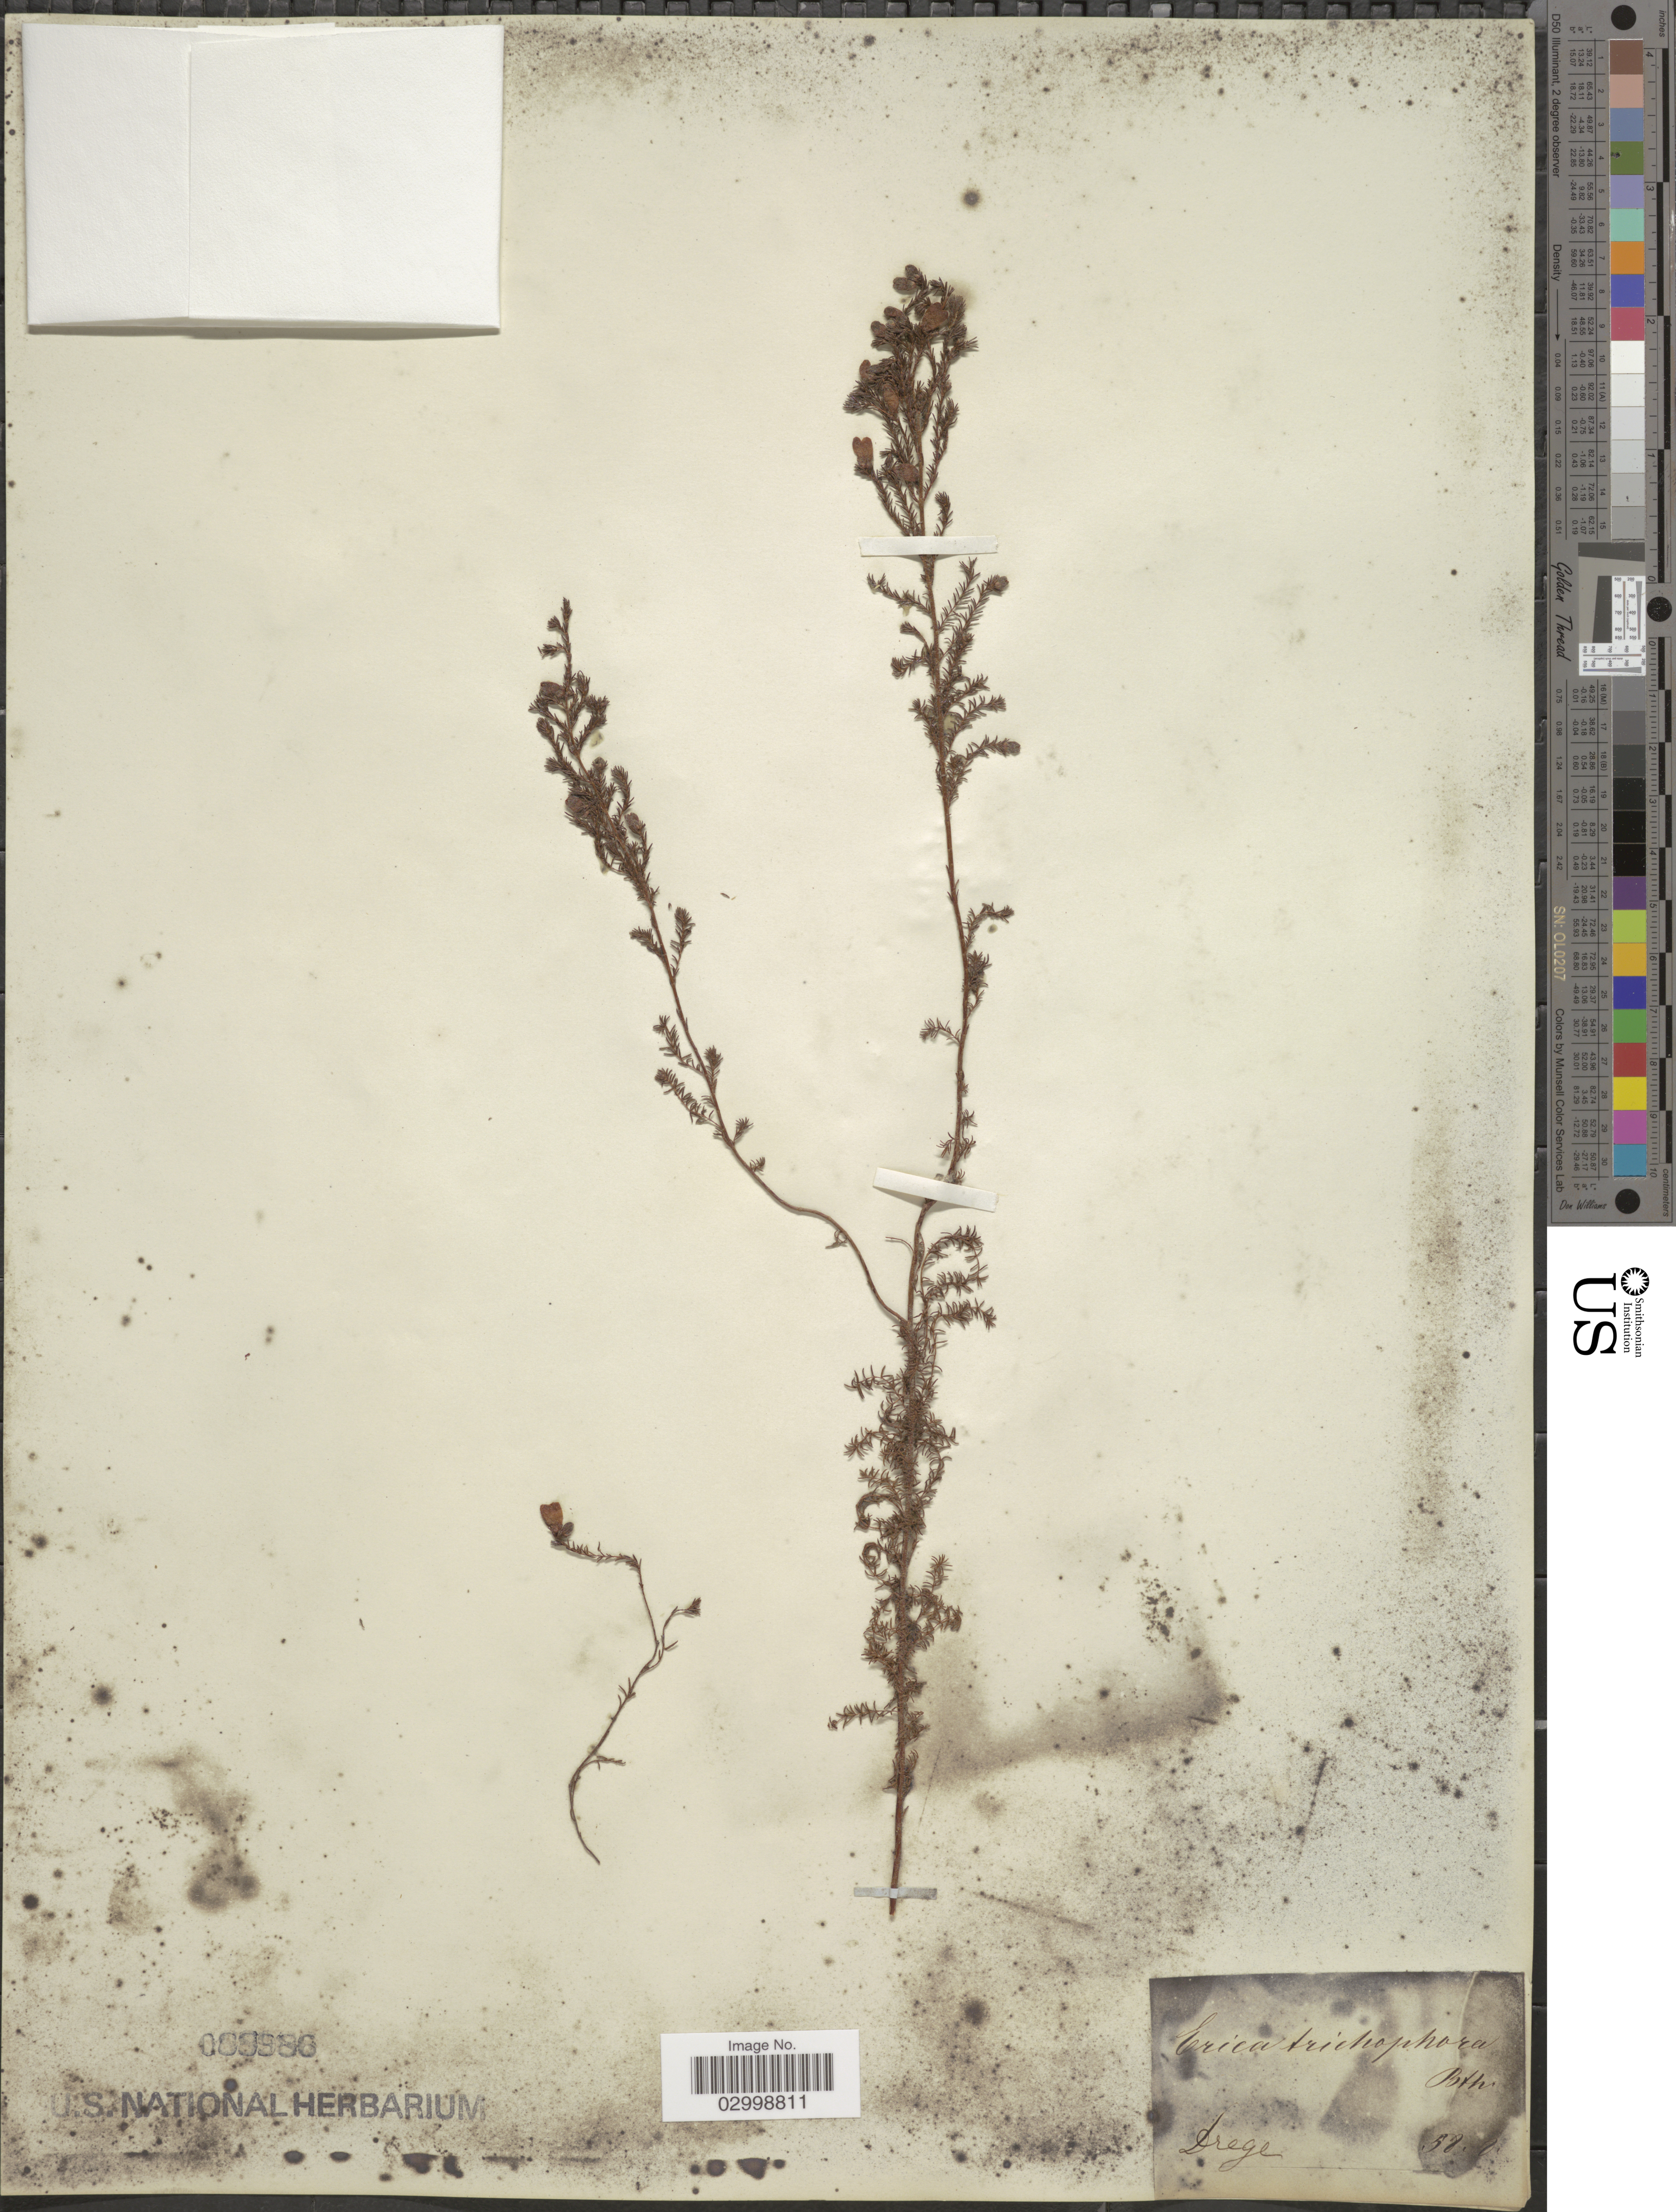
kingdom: Plantae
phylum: Tracheophyta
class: Magnoliopsida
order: Ericales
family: Ericaceae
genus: Erica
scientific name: Erica trichophora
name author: Benth.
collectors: Drege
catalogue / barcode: US 88986